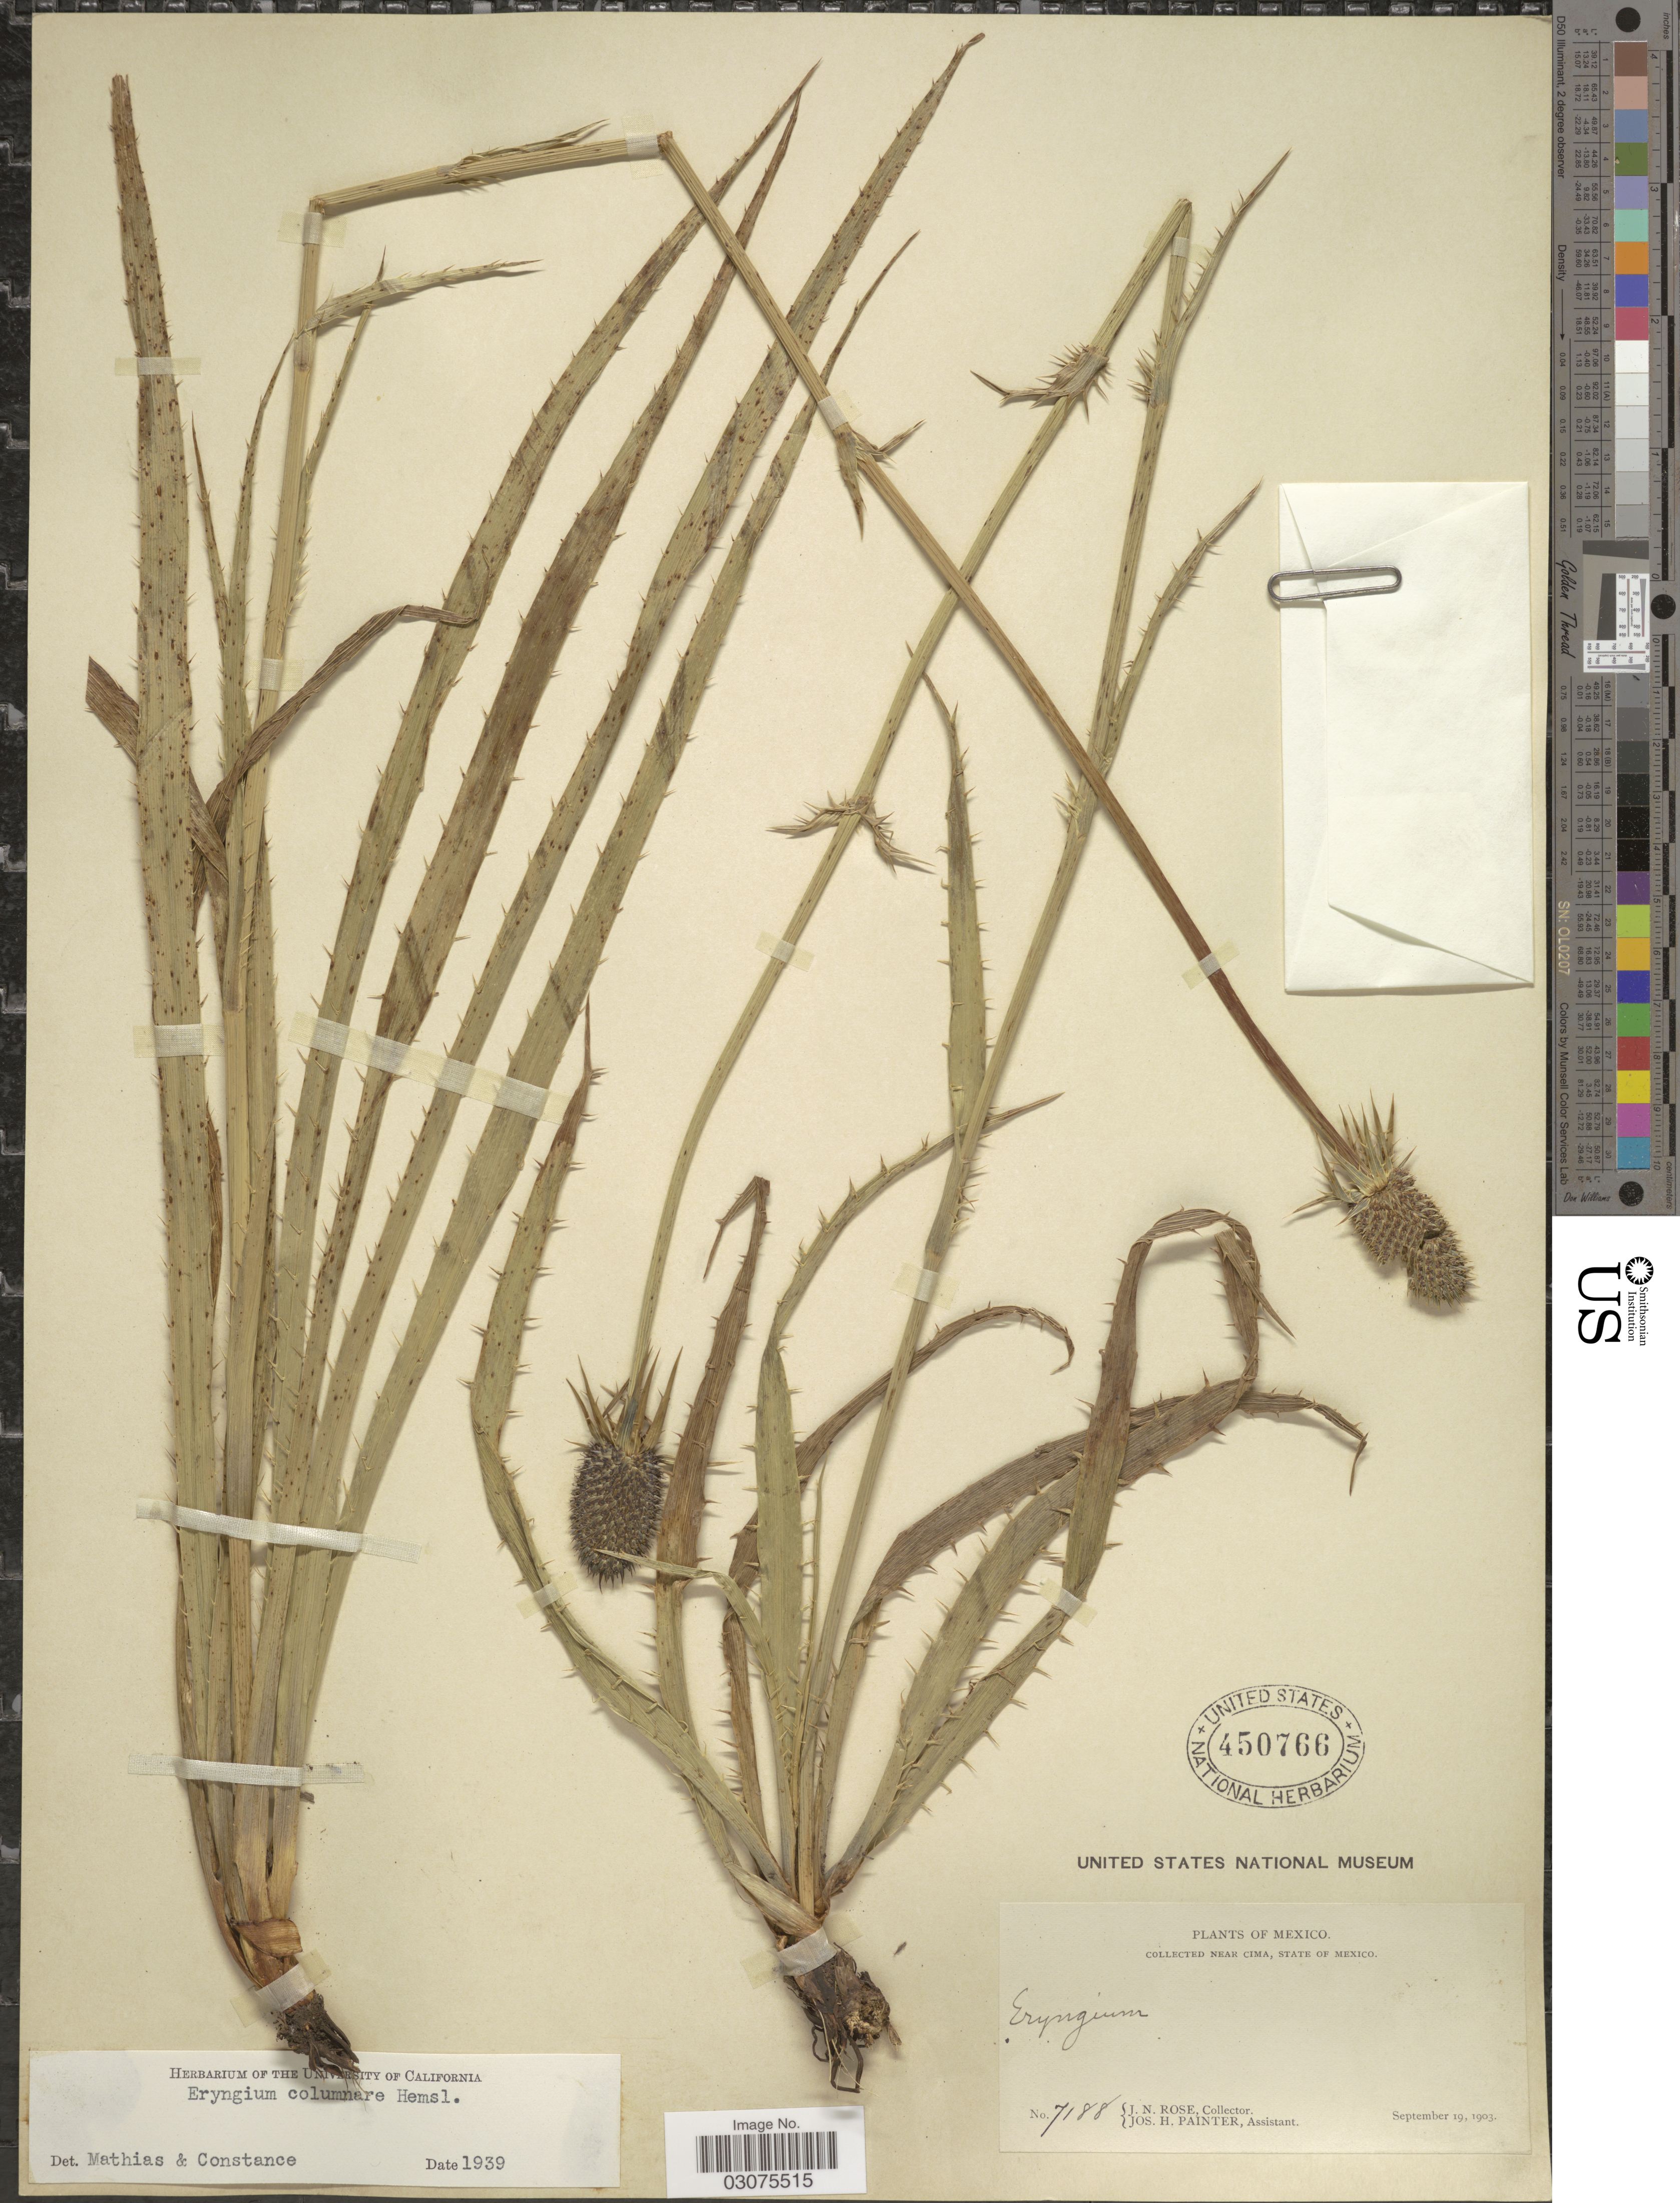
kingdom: Plantae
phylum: Tracheophyta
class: Magnoliopsida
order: Apiales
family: Apiaceae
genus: Eryngium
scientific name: Eryngium columnare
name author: Hemsl.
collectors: J. N. Rose & J. H. Painter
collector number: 7188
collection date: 1903-09-19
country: Mexico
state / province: México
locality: Near Cima.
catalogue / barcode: US 450766